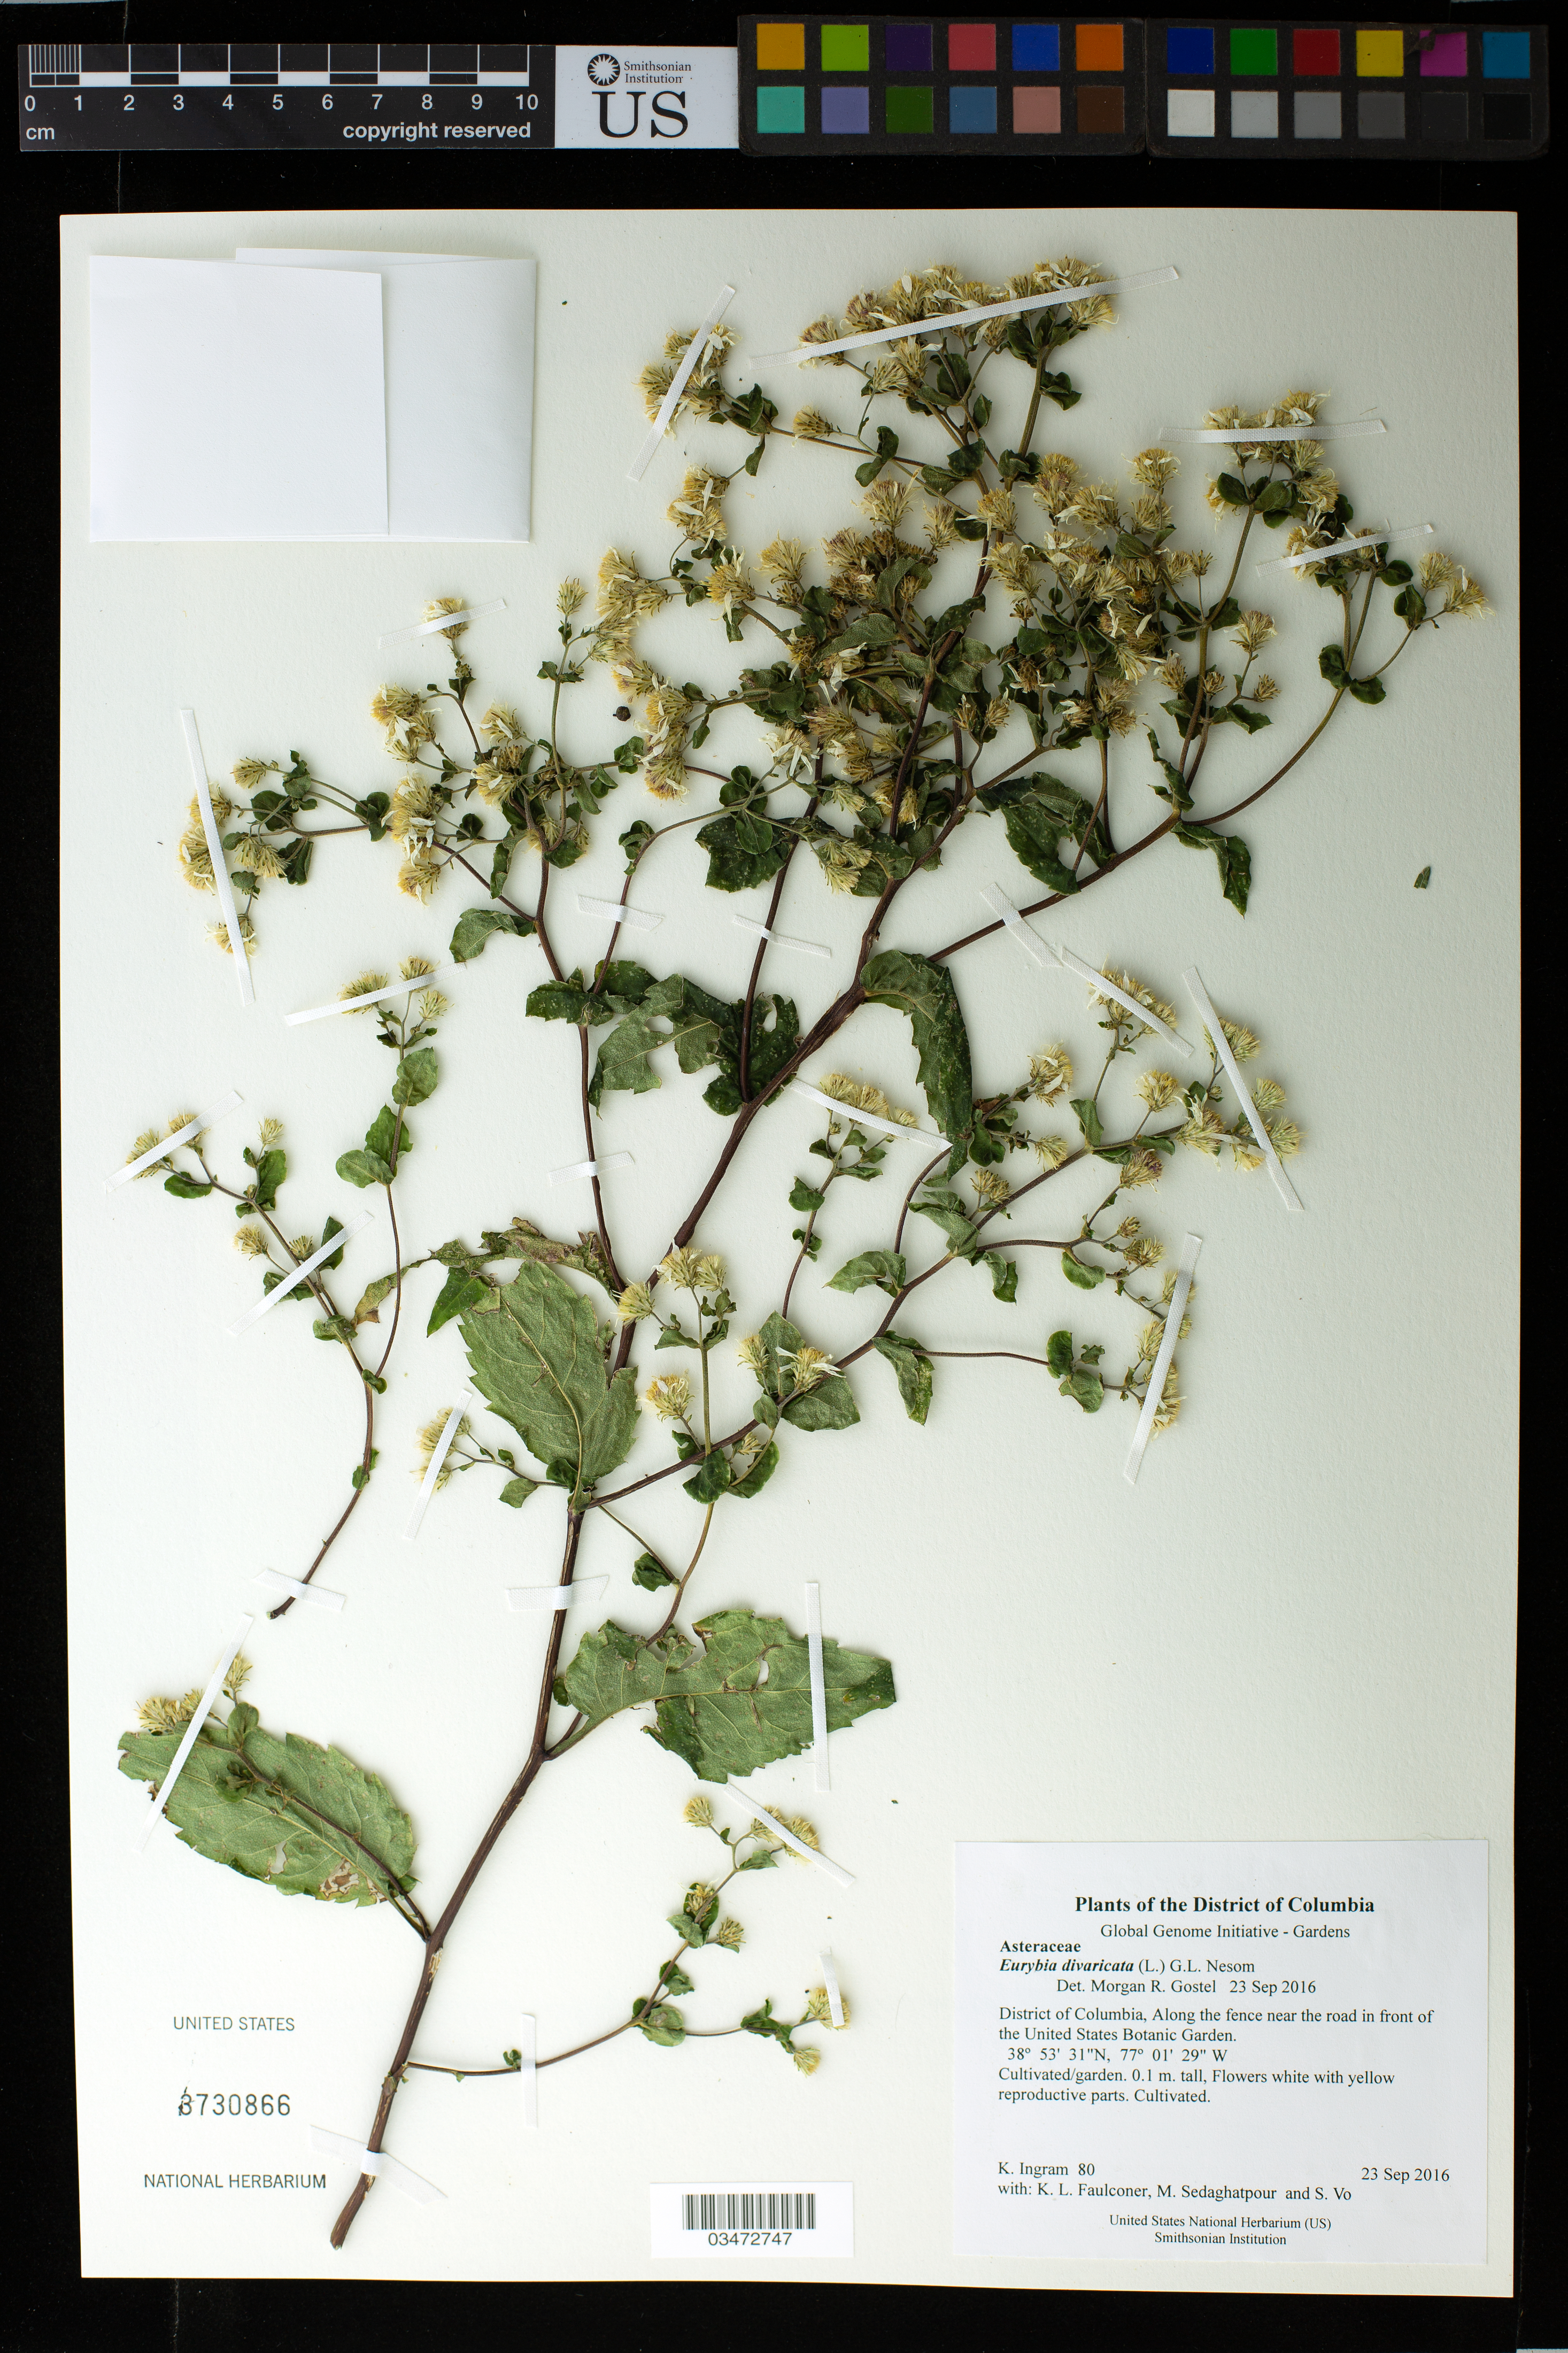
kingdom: Plantae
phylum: Tracheophyta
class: Magnoliopsida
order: Asterales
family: Asteraceae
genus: Eurybia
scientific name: Eurybia divaricata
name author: (L.) G.L. Nesom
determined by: Gostel, M. R.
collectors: K. S. Ingram, K. L. Faulconer, M. Sedaghatpour & S. Vo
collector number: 80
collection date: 2016-09-23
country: United States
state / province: District of Columbia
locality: Along the fence near the road in front of the United States Botanic Garden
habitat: Cultivated/garden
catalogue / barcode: US 3730866